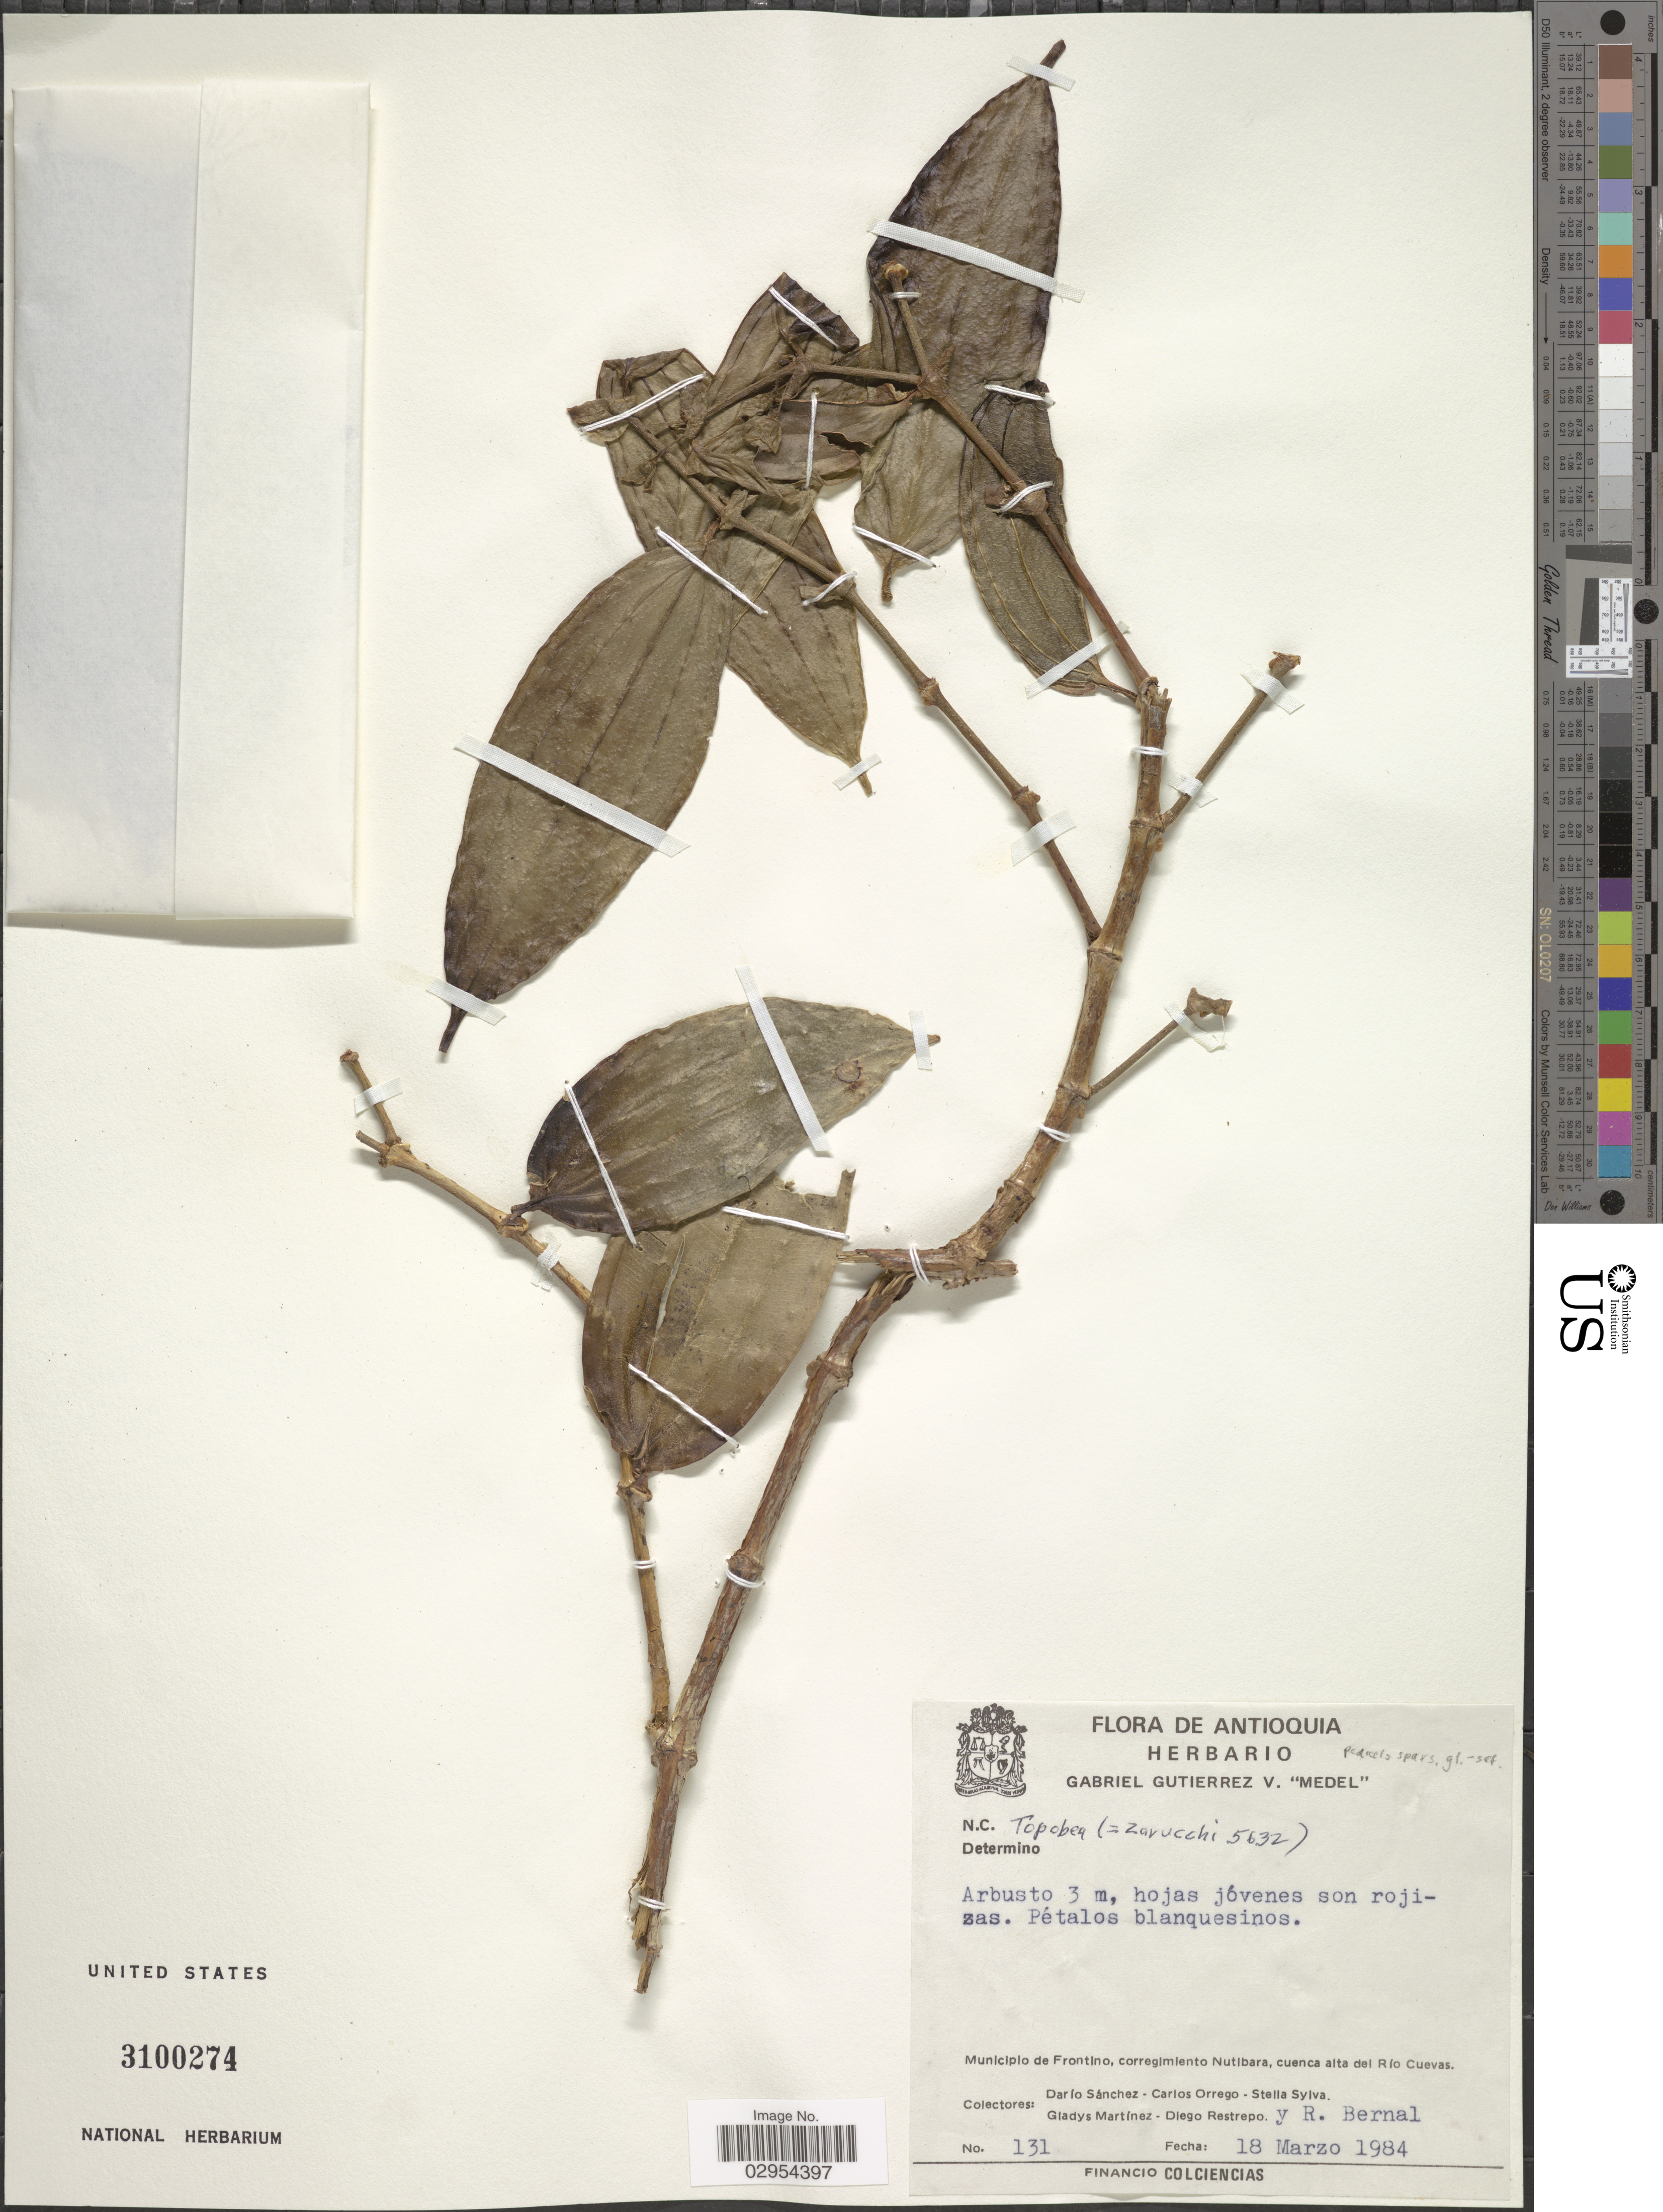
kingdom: Plantae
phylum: Tracheophyta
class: Magnoliopsida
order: Myrtales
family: Melastomataceae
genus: Topobea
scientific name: Topobea sp.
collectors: D. Sánchez, C. Orrego, S. Sylva, G. Martínez & et al.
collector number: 131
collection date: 1984-03-18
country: Colombia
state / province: Antioquia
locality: Municipio de Frontino, corregimiento Nutibara, cuenca alta del Río Cuevas.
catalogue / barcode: US 3100274